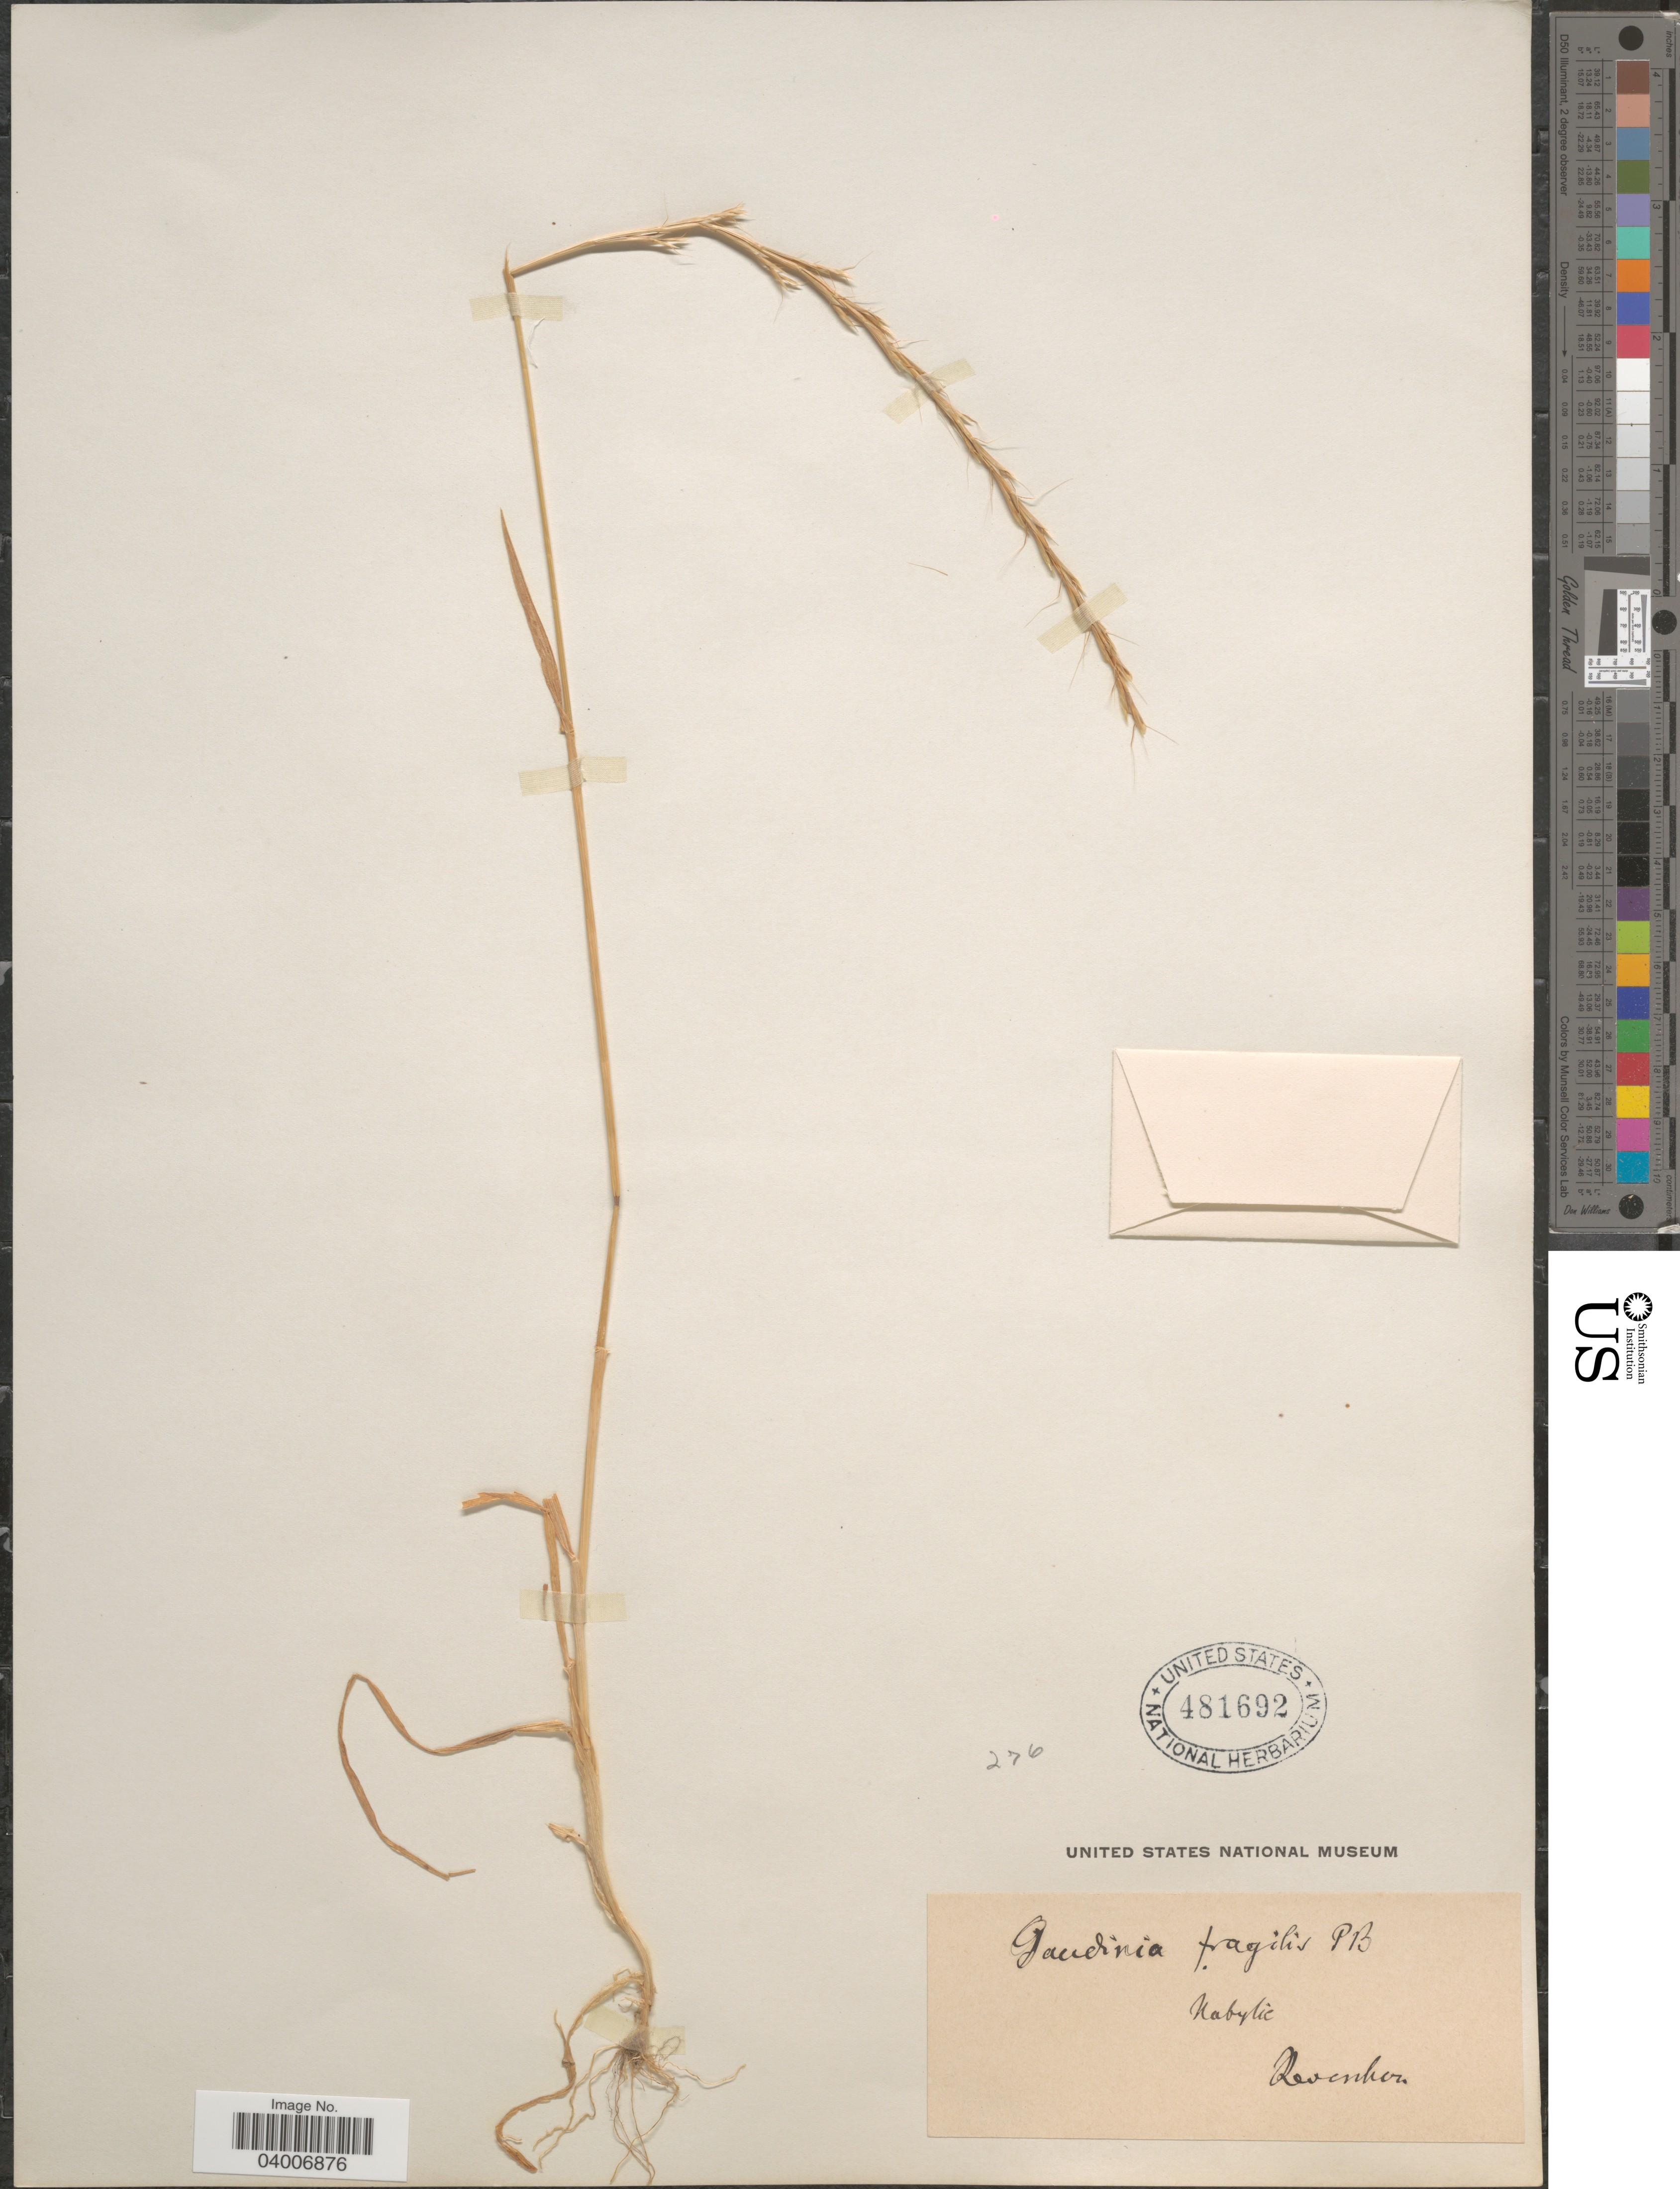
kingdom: Plantae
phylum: Tracheophyta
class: Liliopsida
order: Poales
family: Poaceae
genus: Gaudinia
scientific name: Gaudinia fragilis var. fragilis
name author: (L.) P. Beauv.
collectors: -. Reverchon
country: Algeria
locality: Kabylie.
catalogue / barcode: US 481692